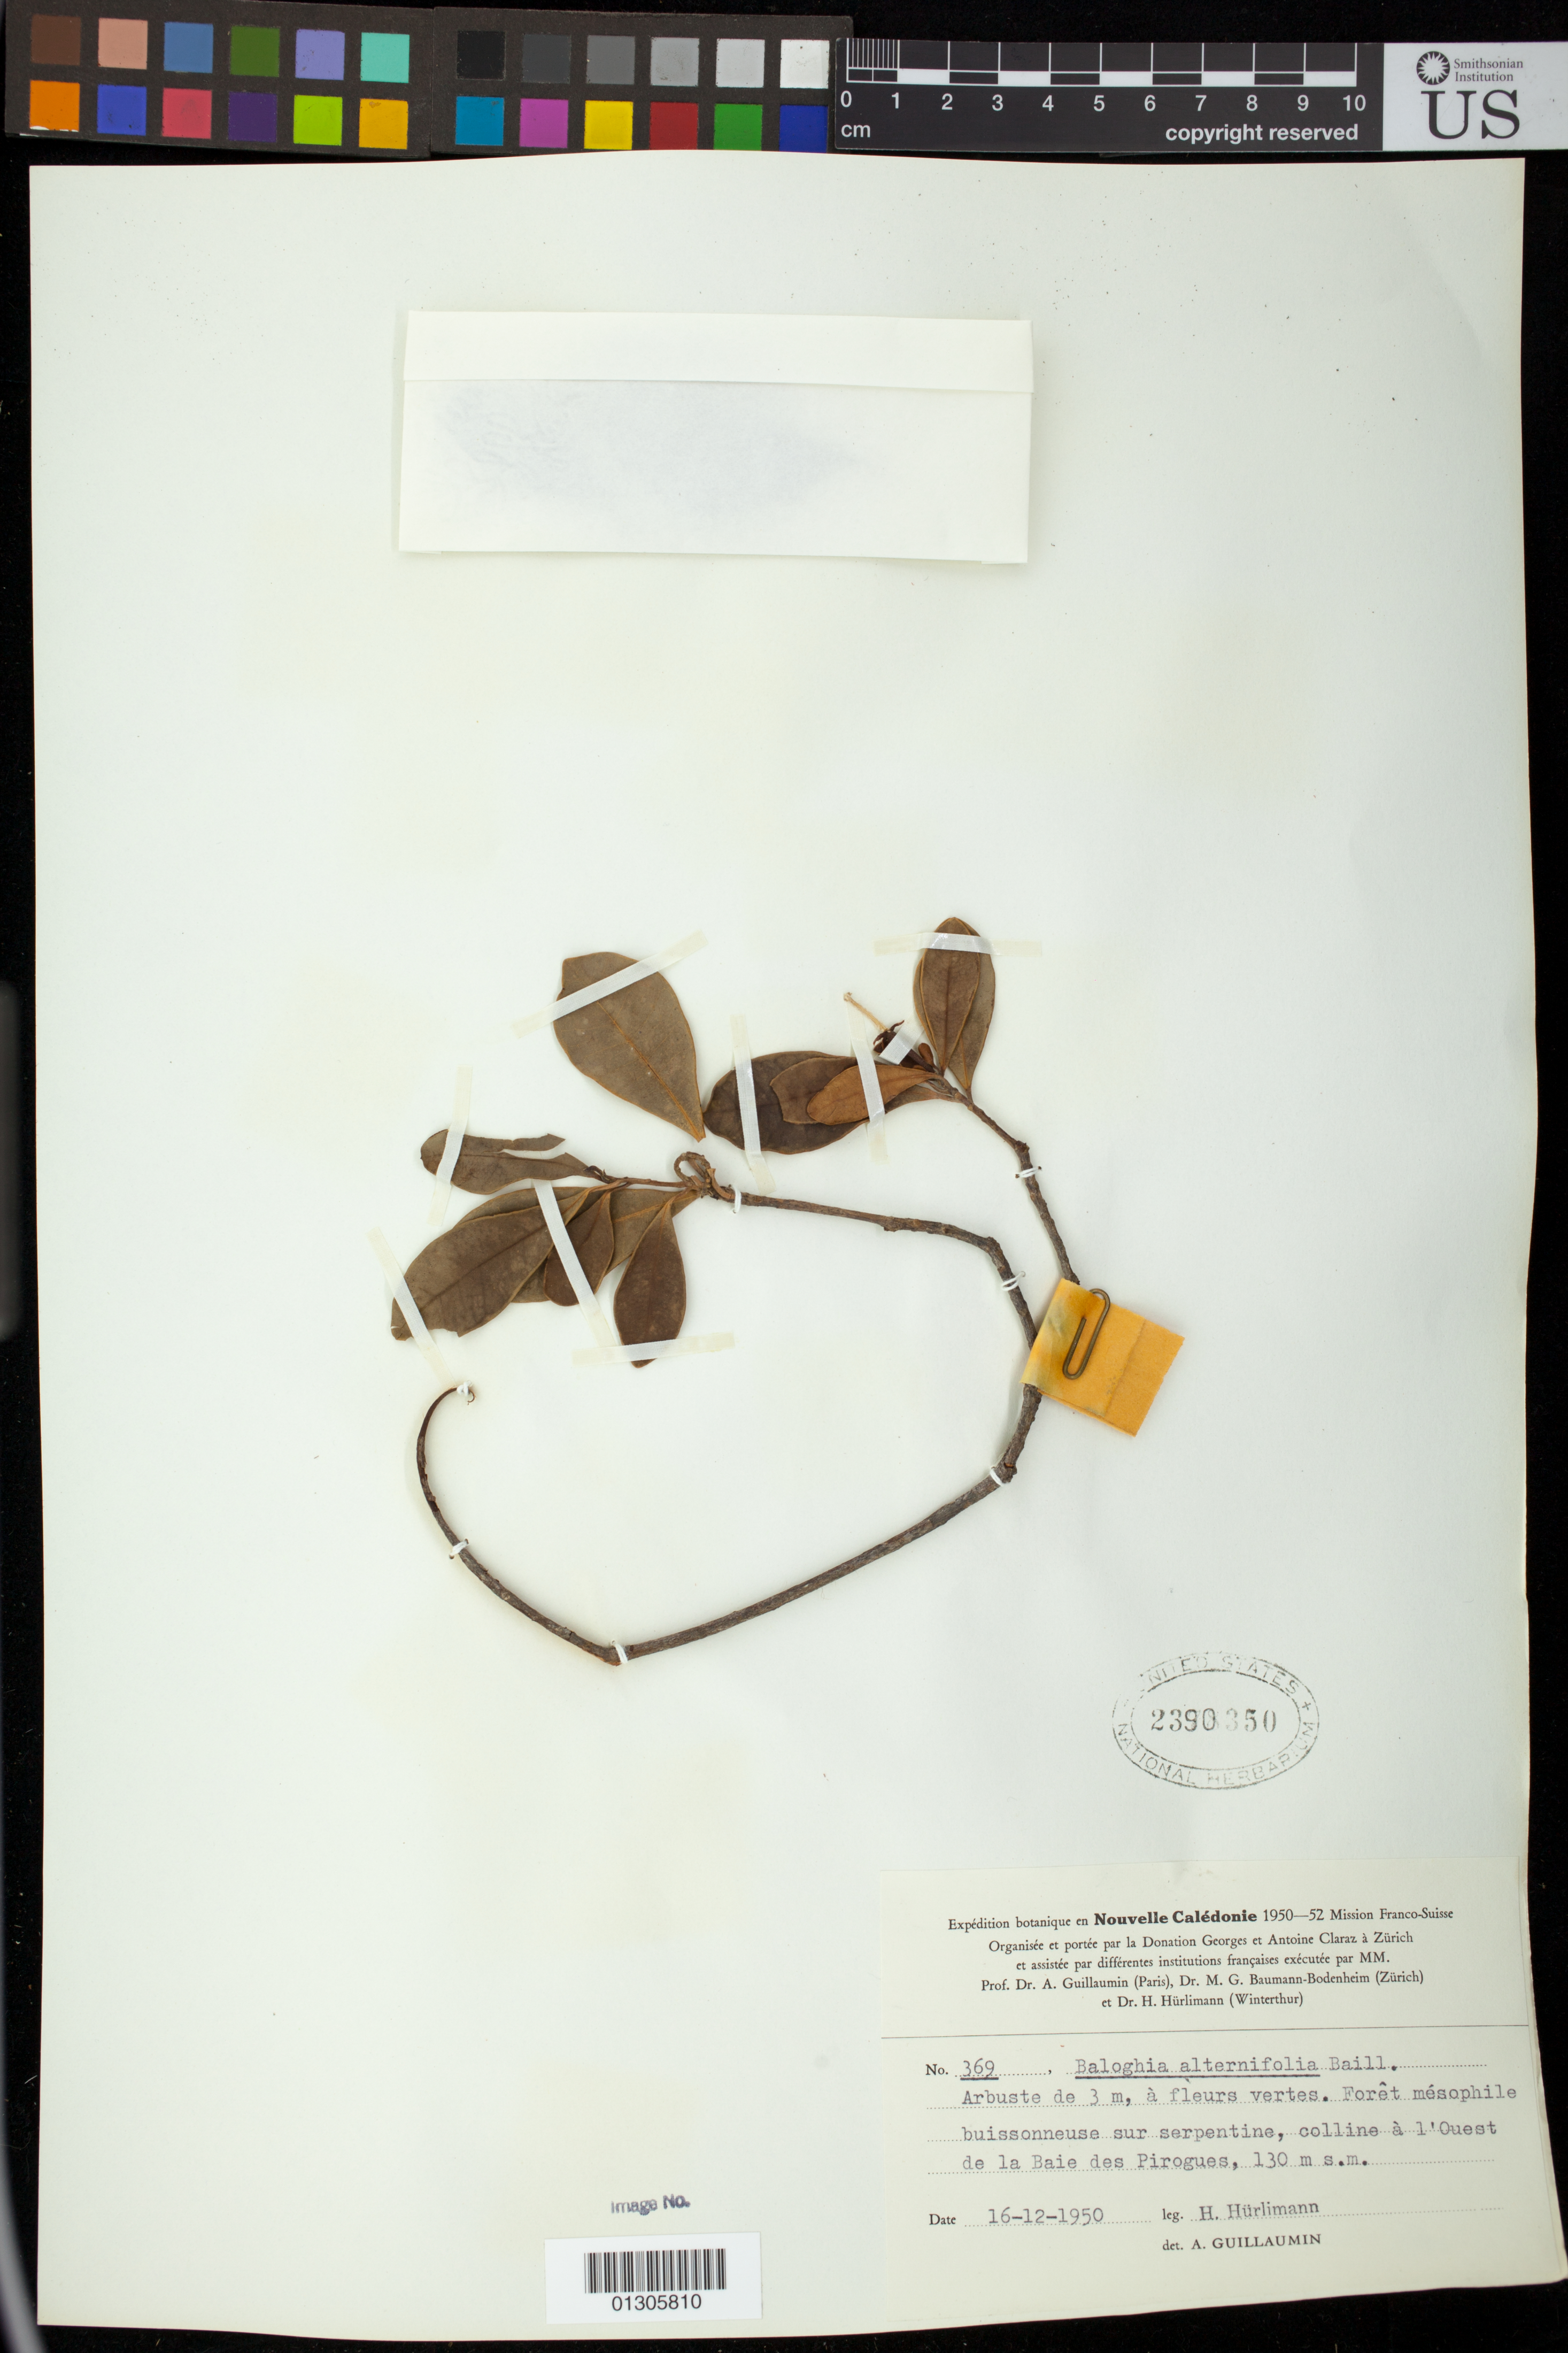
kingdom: Plantae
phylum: Tracheophyta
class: Magnoliopsida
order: Malpighiales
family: Euphorbiaceae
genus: Baloghia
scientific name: Baloghia alternifolia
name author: Baill.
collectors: H. Hurlimann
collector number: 369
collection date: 1950-12-16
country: New Caledonia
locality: a l'Ouest de la Baie des Pirogues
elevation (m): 130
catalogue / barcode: US 2390350